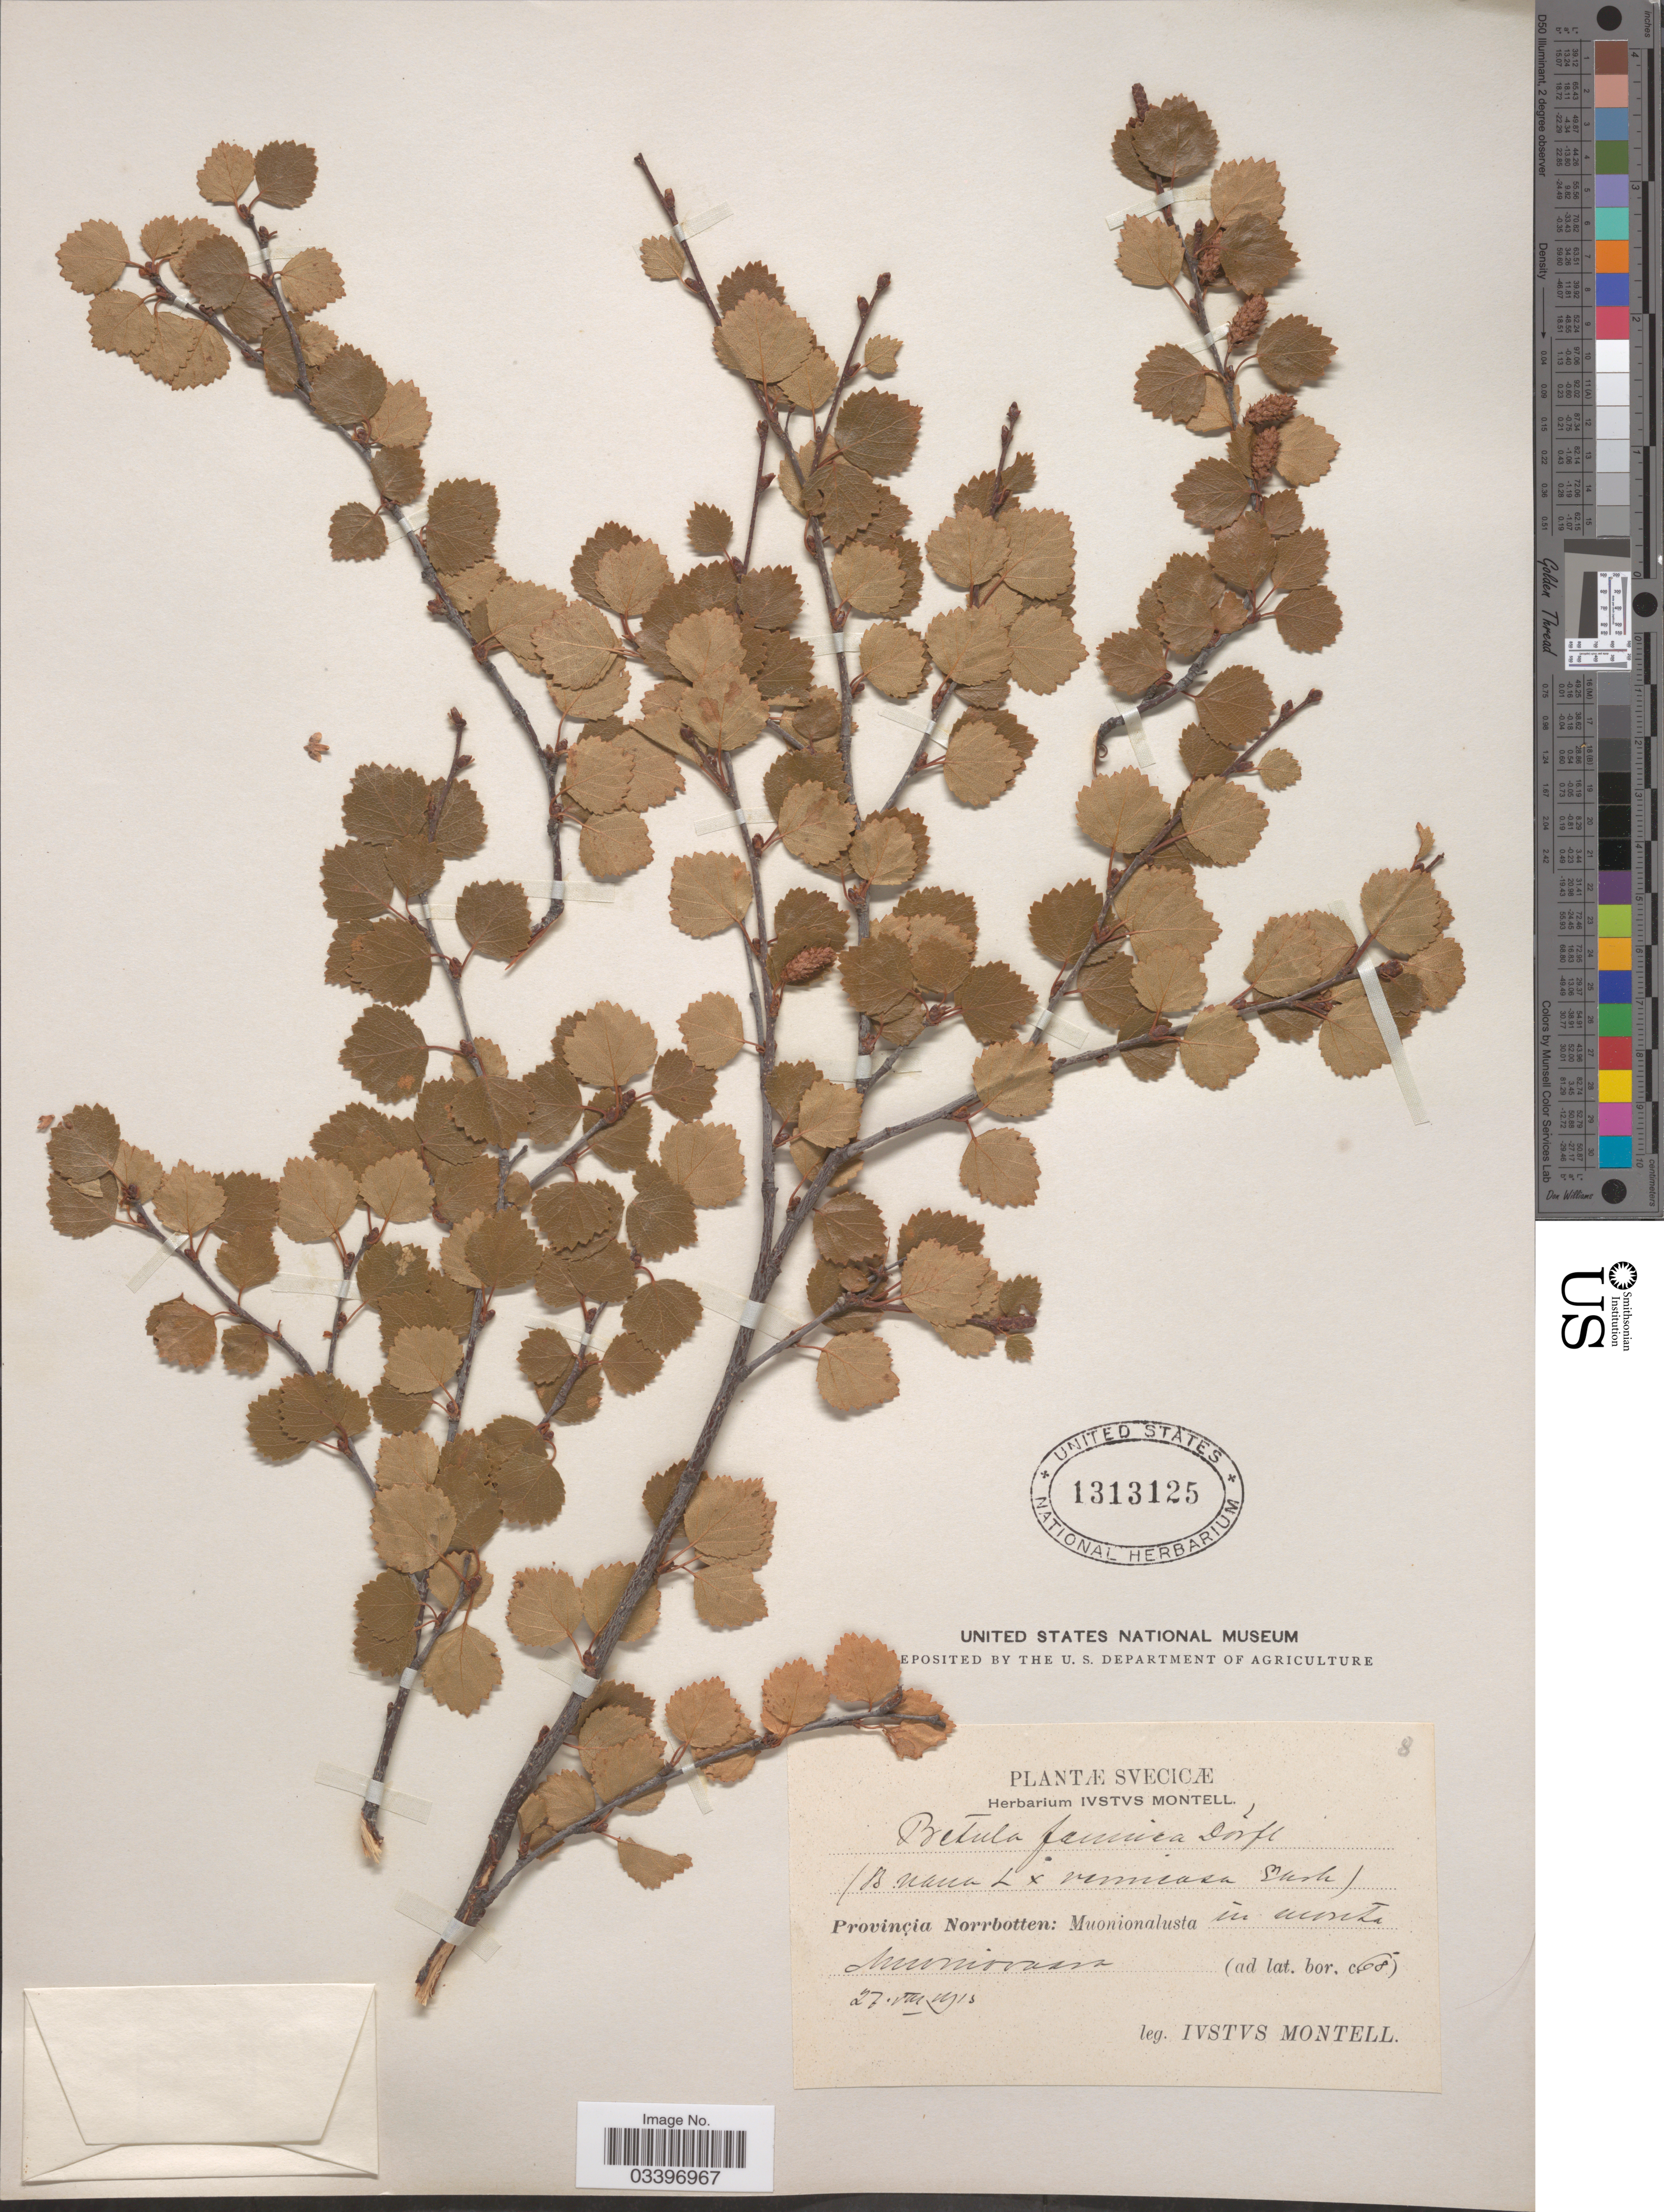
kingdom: Plantae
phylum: Tracheophyta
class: Magnoliopsida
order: Fagales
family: Betulaceae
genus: Betula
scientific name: Betula cerifer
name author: (Hickel & A. Camus) A. Camus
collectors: I. Montell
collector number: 8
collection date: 1915-08-27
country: Sweden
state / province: Norrbotten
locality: Svecicæ. Muonionalusta in monta Muoniovaara.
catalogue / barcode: US 1313125